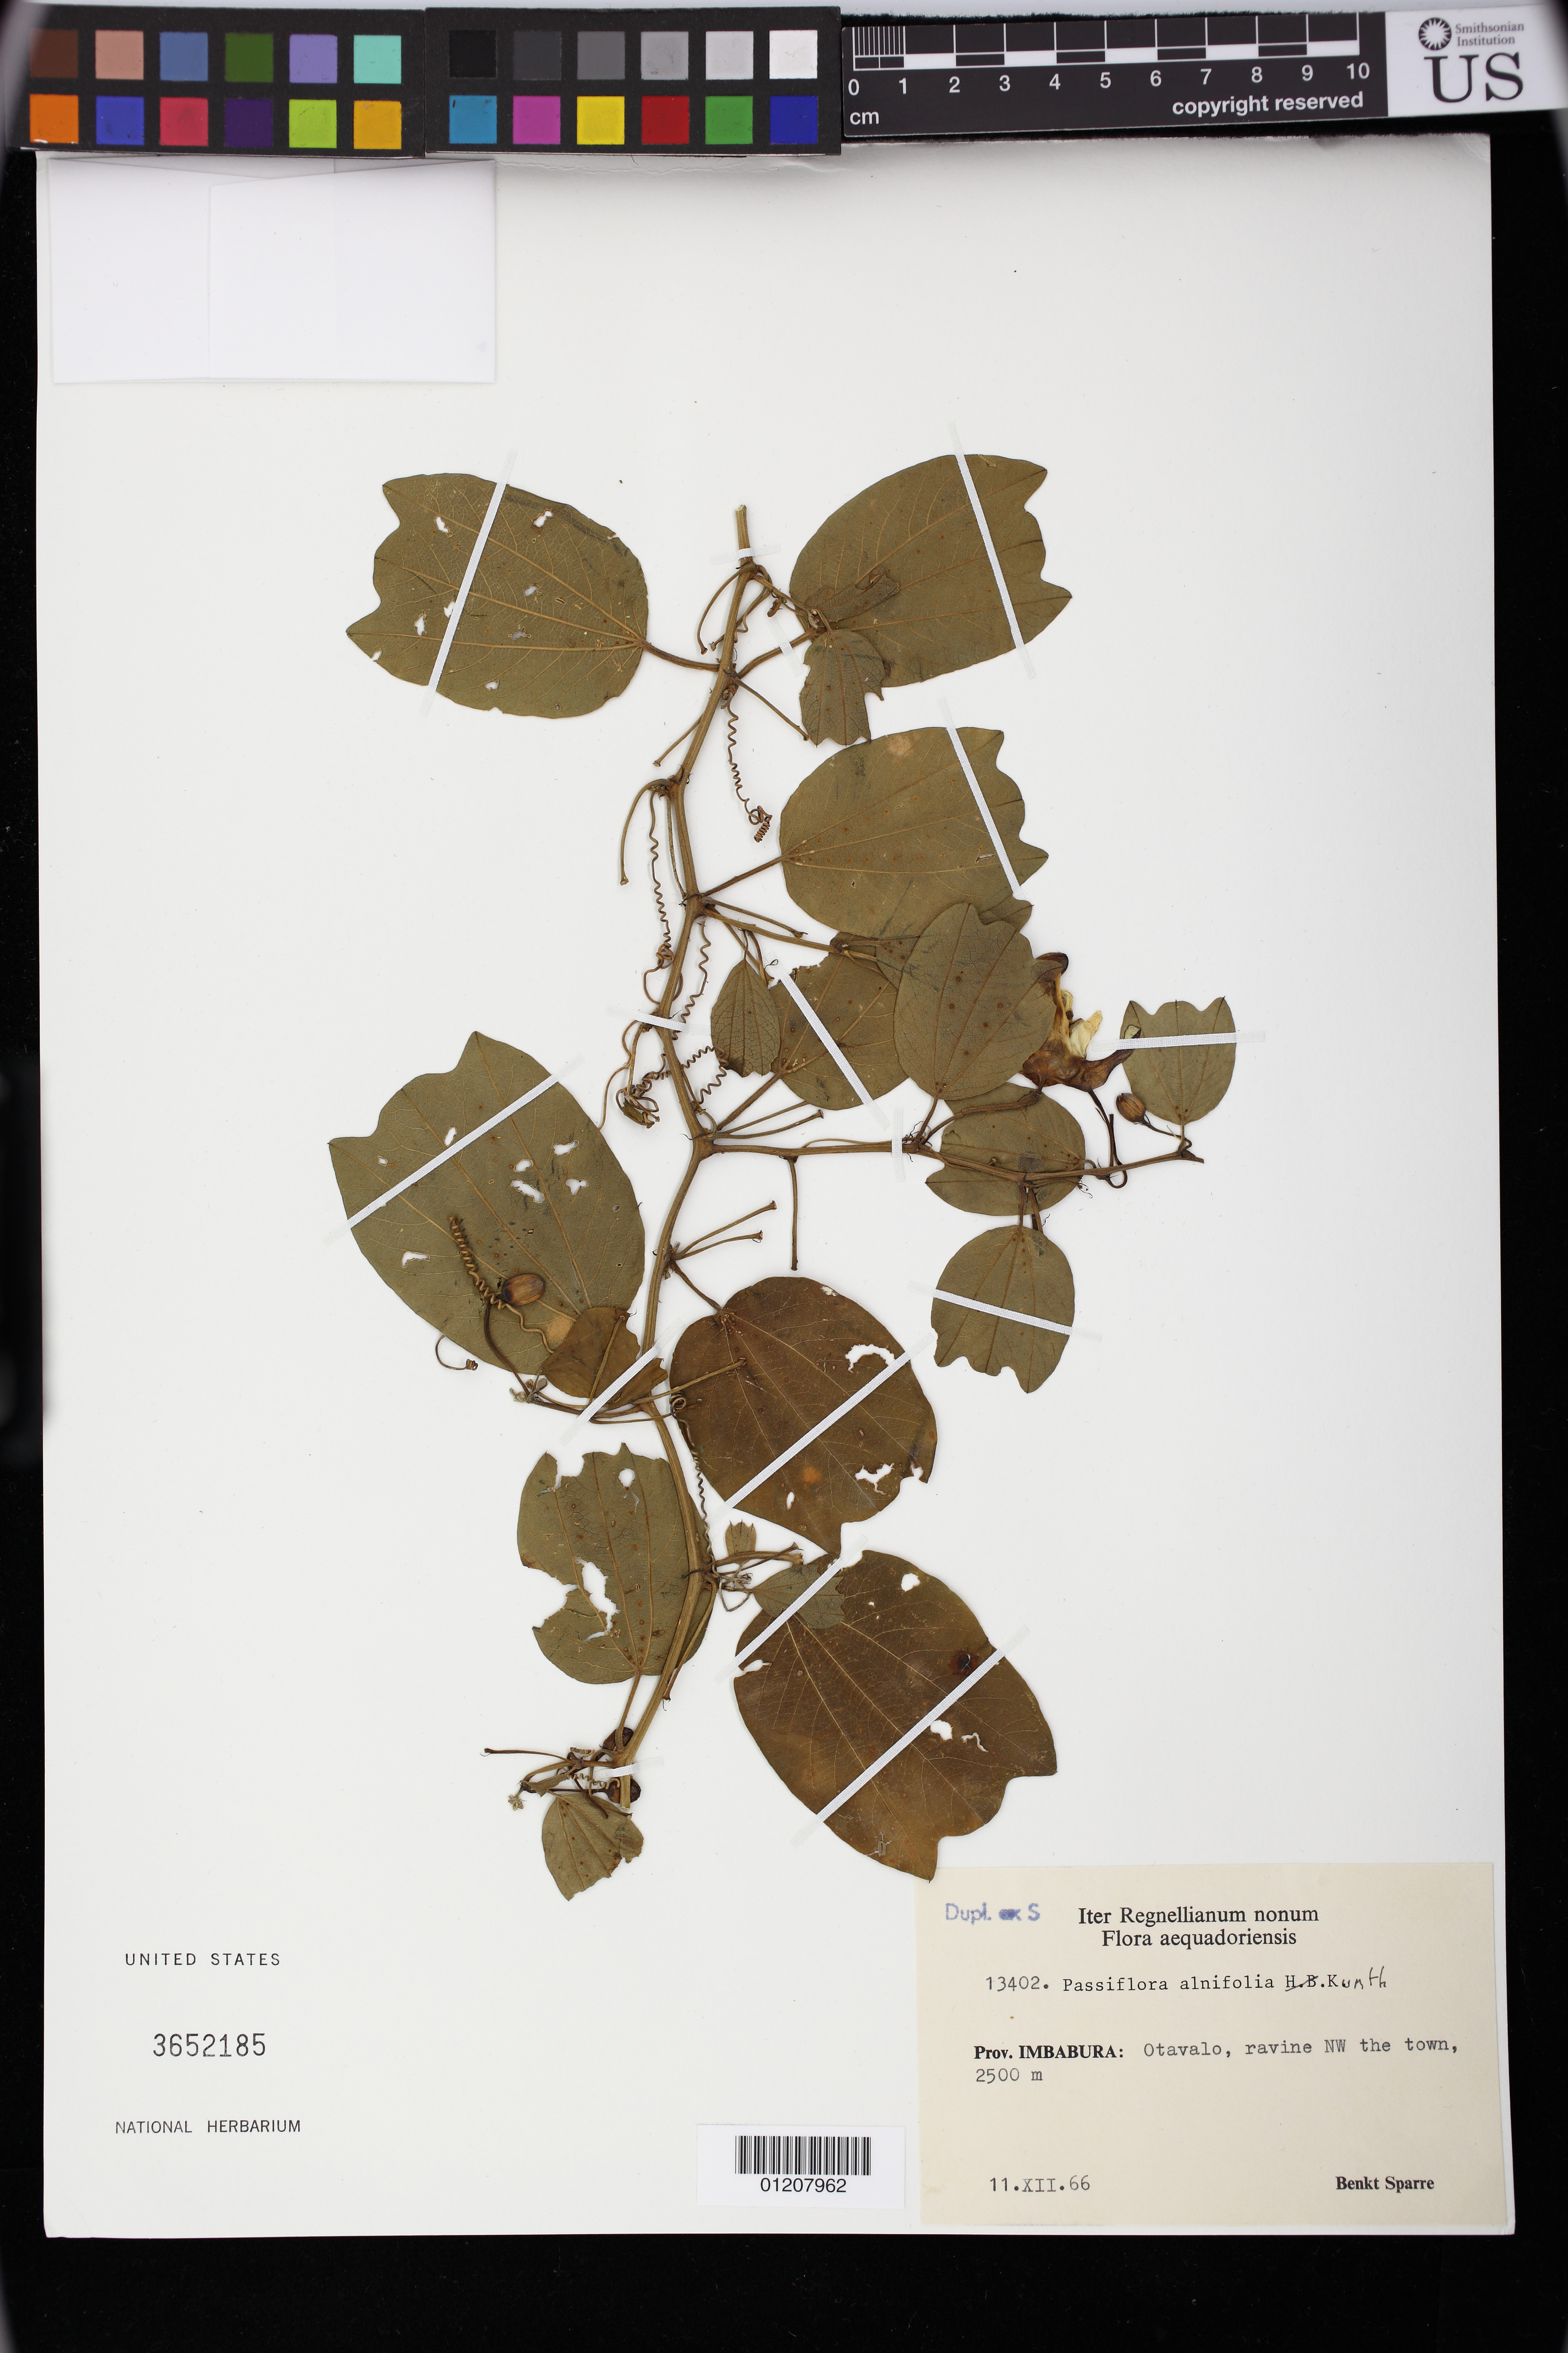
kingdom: Plantae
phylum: Tracheophyta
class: Magnoliopsida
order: Malpighiales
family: Passifloraceae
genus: Passiflora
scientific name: Passiflora alnifolia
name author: Kunth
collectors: B. Sparre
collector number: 13202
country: Ecuador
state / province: Imbabura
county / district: Otavalo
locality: NW of Otavalo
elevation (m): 2500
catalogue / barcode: US 3652185